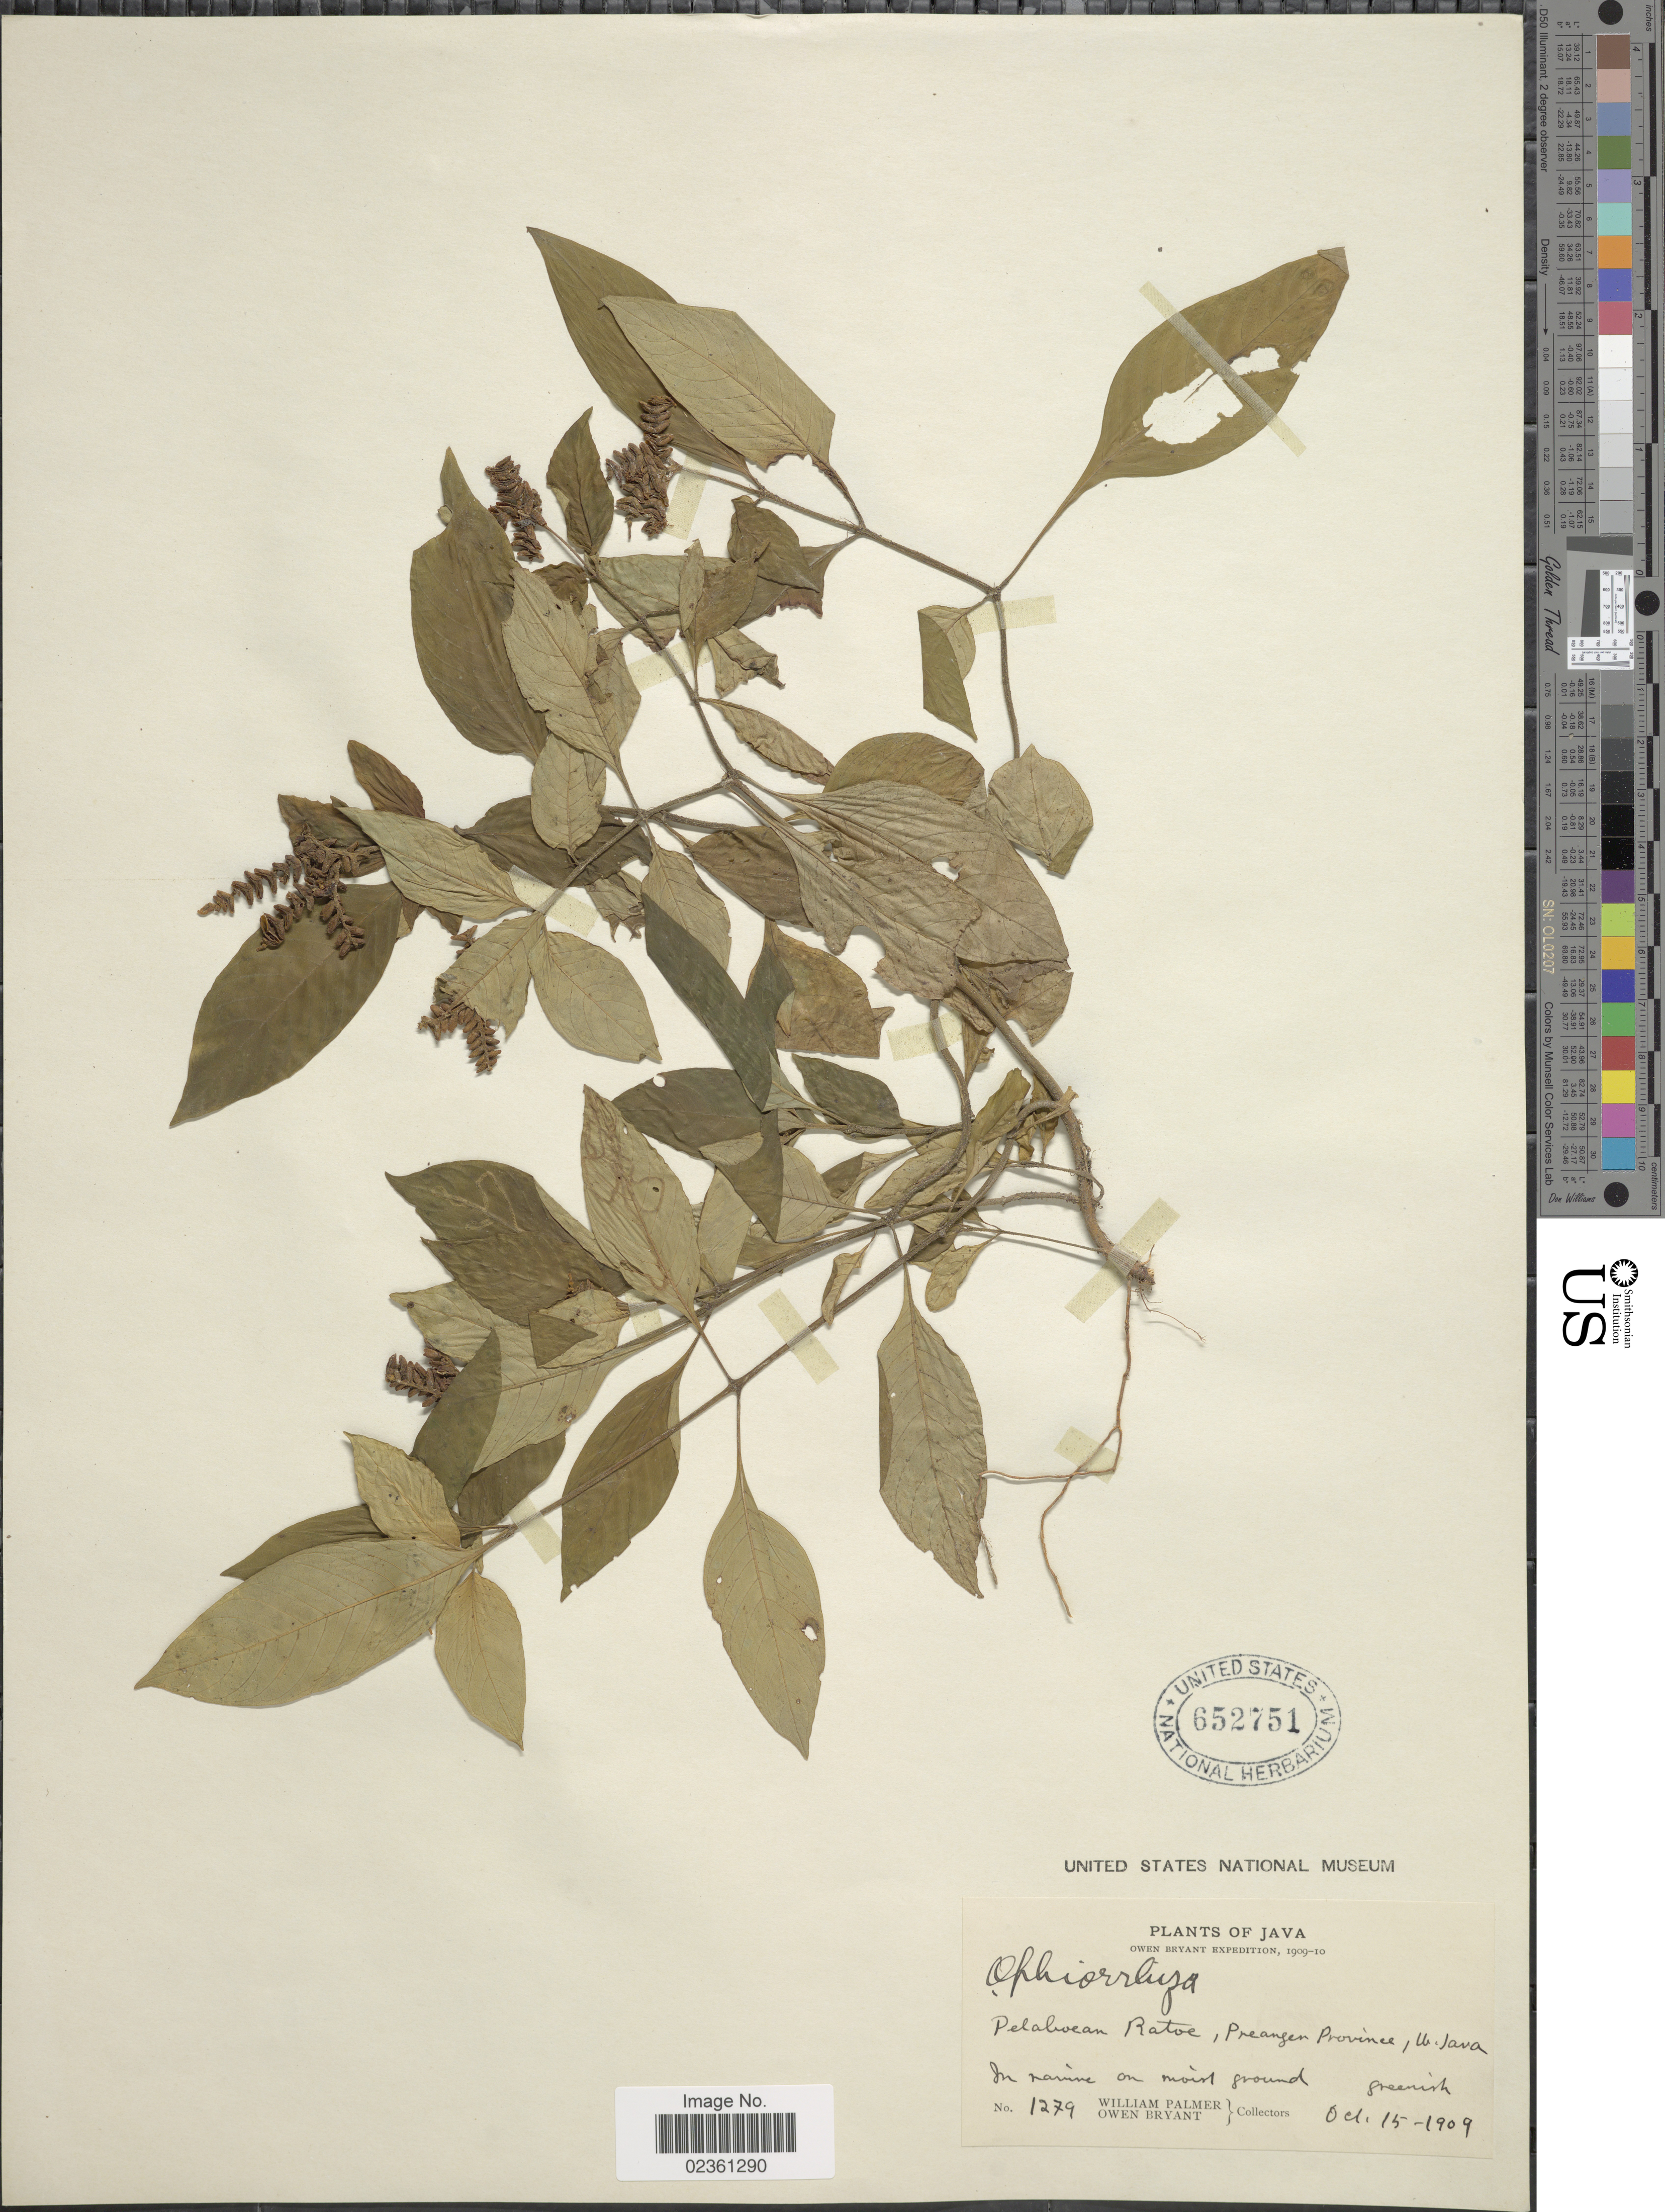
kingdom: Plantae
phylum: Tracheophyta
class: Magnoliopsida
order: Gentianales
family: Rubiaceae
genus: Ophiorrhiza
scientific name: Ophiorrhiza sp.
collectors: W. Palmer & O. Bryant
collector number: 1279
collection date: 1909-10-15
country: Indonesia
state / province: Java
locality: Pelalwean Ratoe, Preangen Province, W. Java, in ravine on moist ground.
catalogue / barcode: US 652751